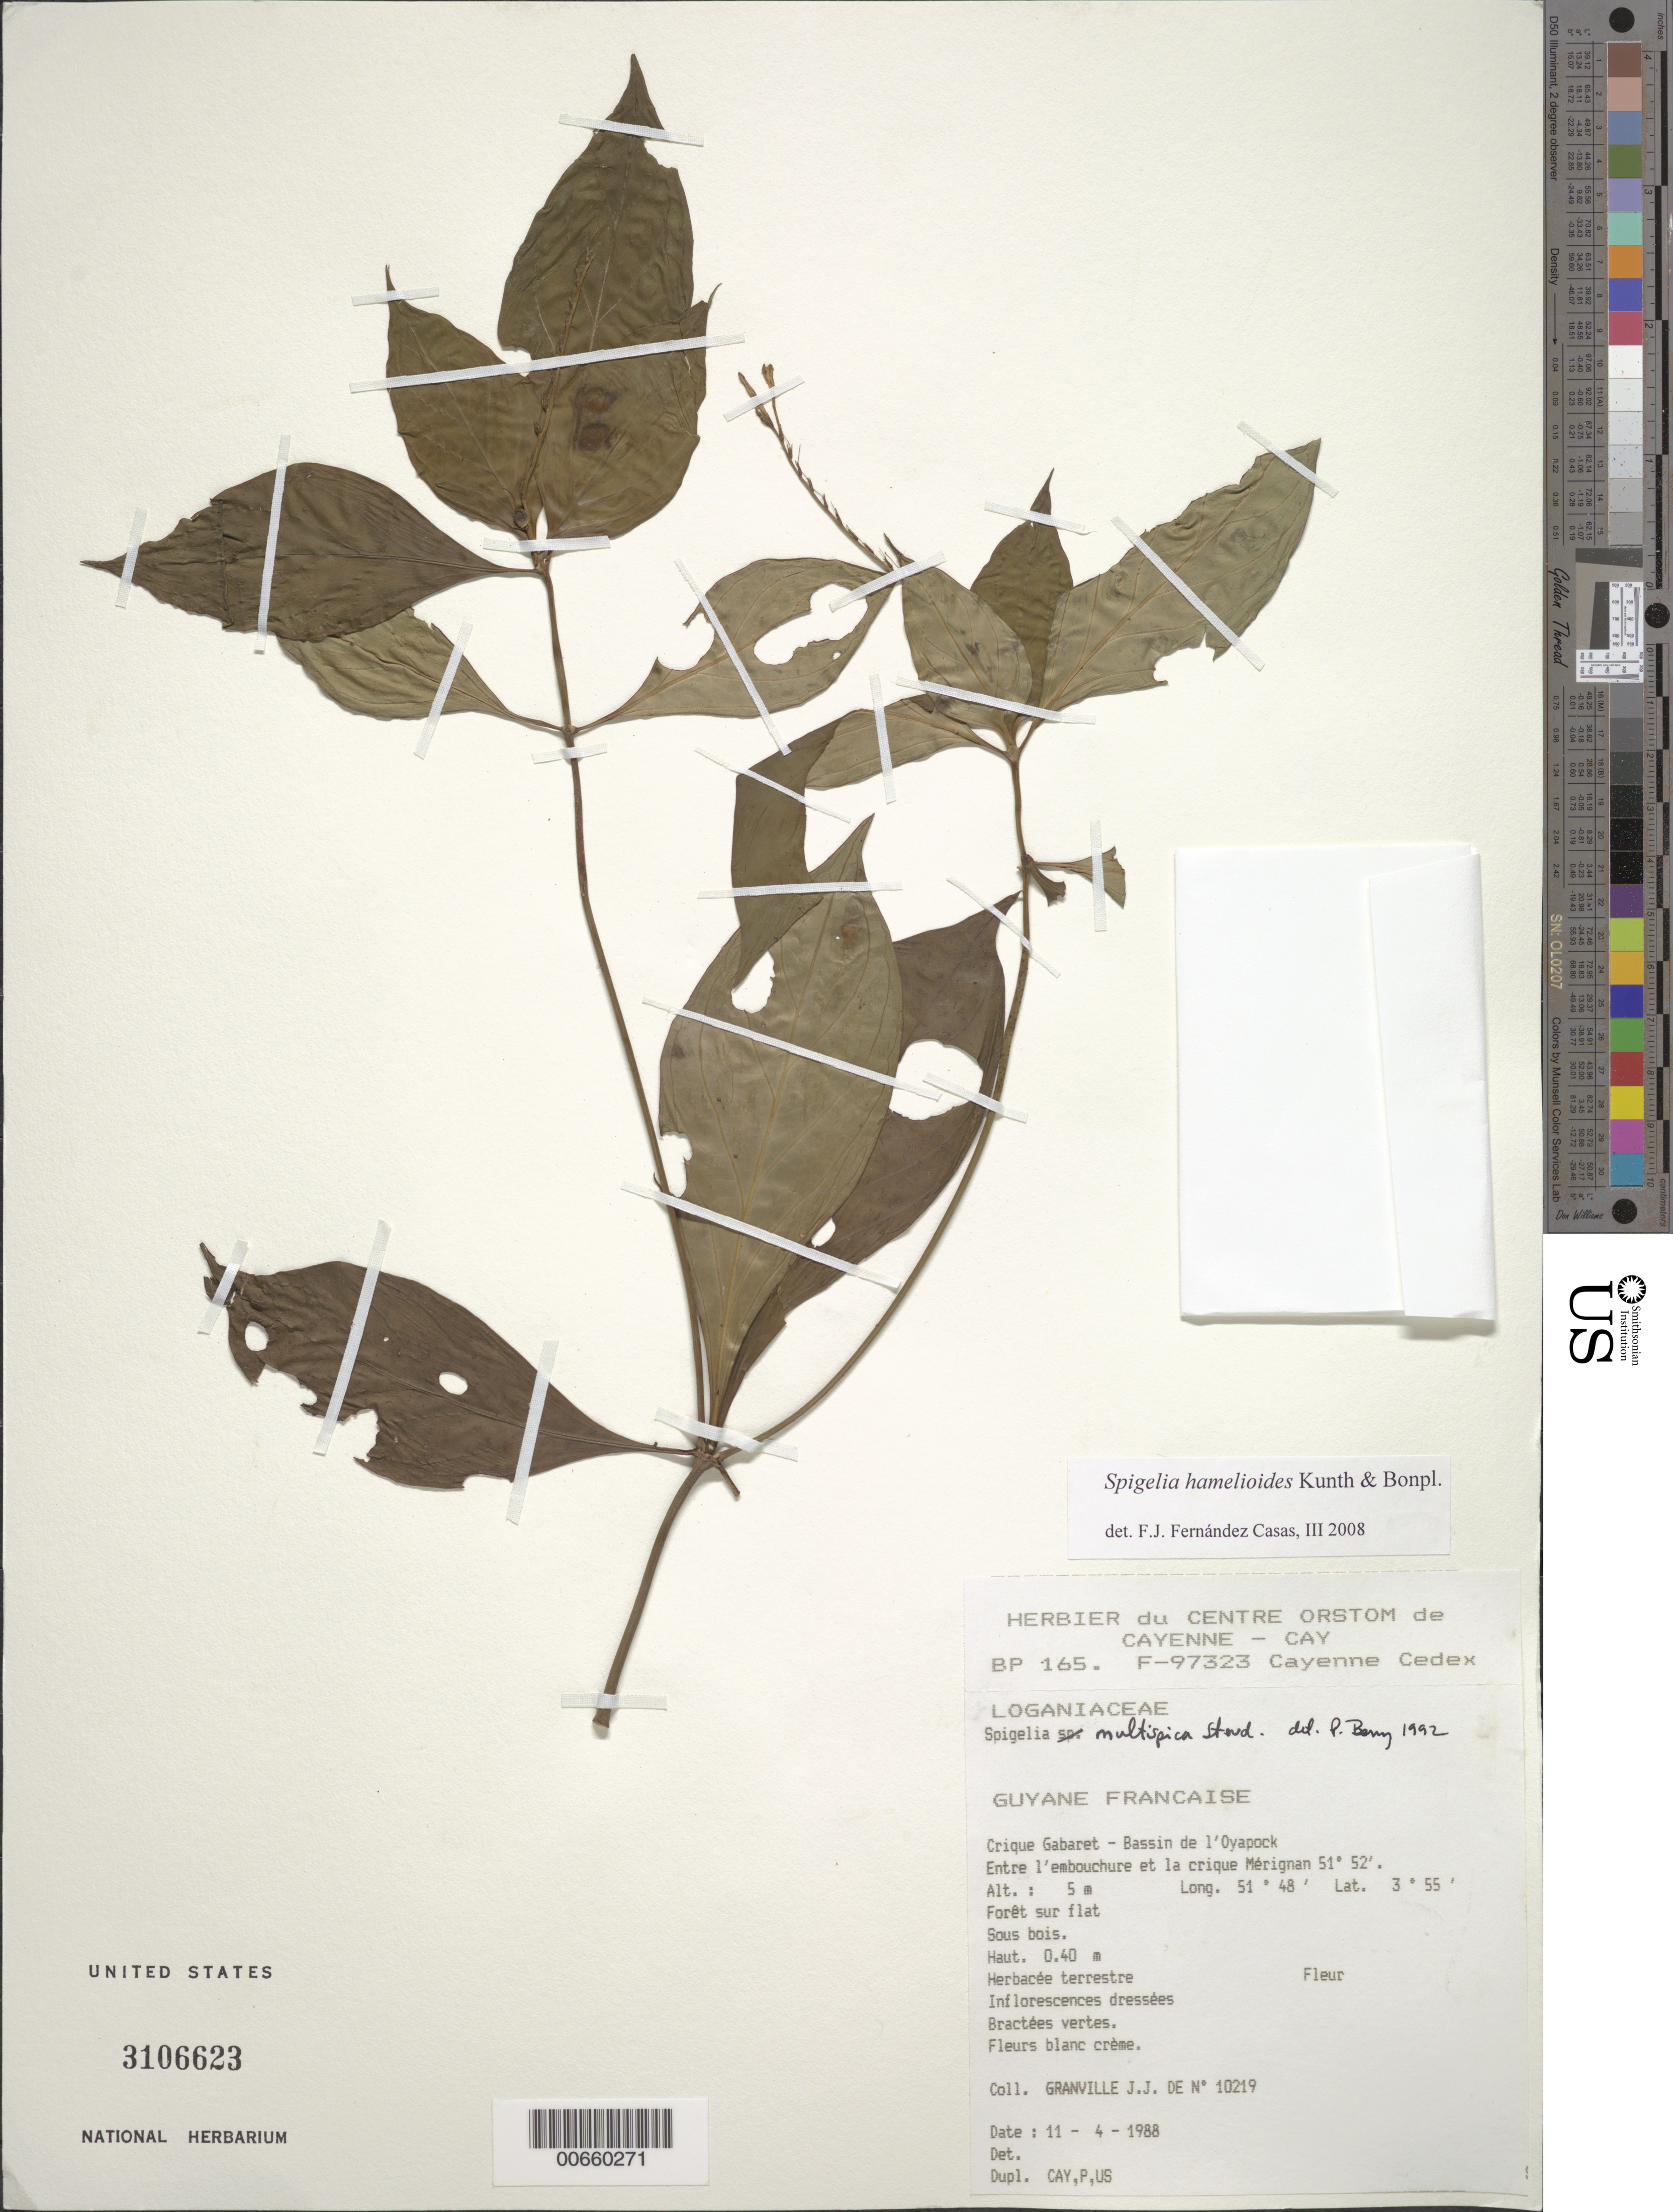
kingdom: Plantae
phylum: Tracheophyta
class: Magnoliopsida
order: Gentianales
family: Loganiaceae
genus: Spigelia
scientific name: Spigelia hamelioides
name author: Kunth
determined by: Fernández Casas, F. J.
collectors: J.-J. de Granville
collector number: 10219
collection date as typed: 11-Apr-88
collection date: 1988-04-11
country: French Guiana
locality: Crique Gabaret, Bassin de l'Oyapock, entre l'embouchure et la crique Mérignan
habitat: Forêt sur flat. Sous bois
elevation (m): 5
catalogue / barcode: US 3106623